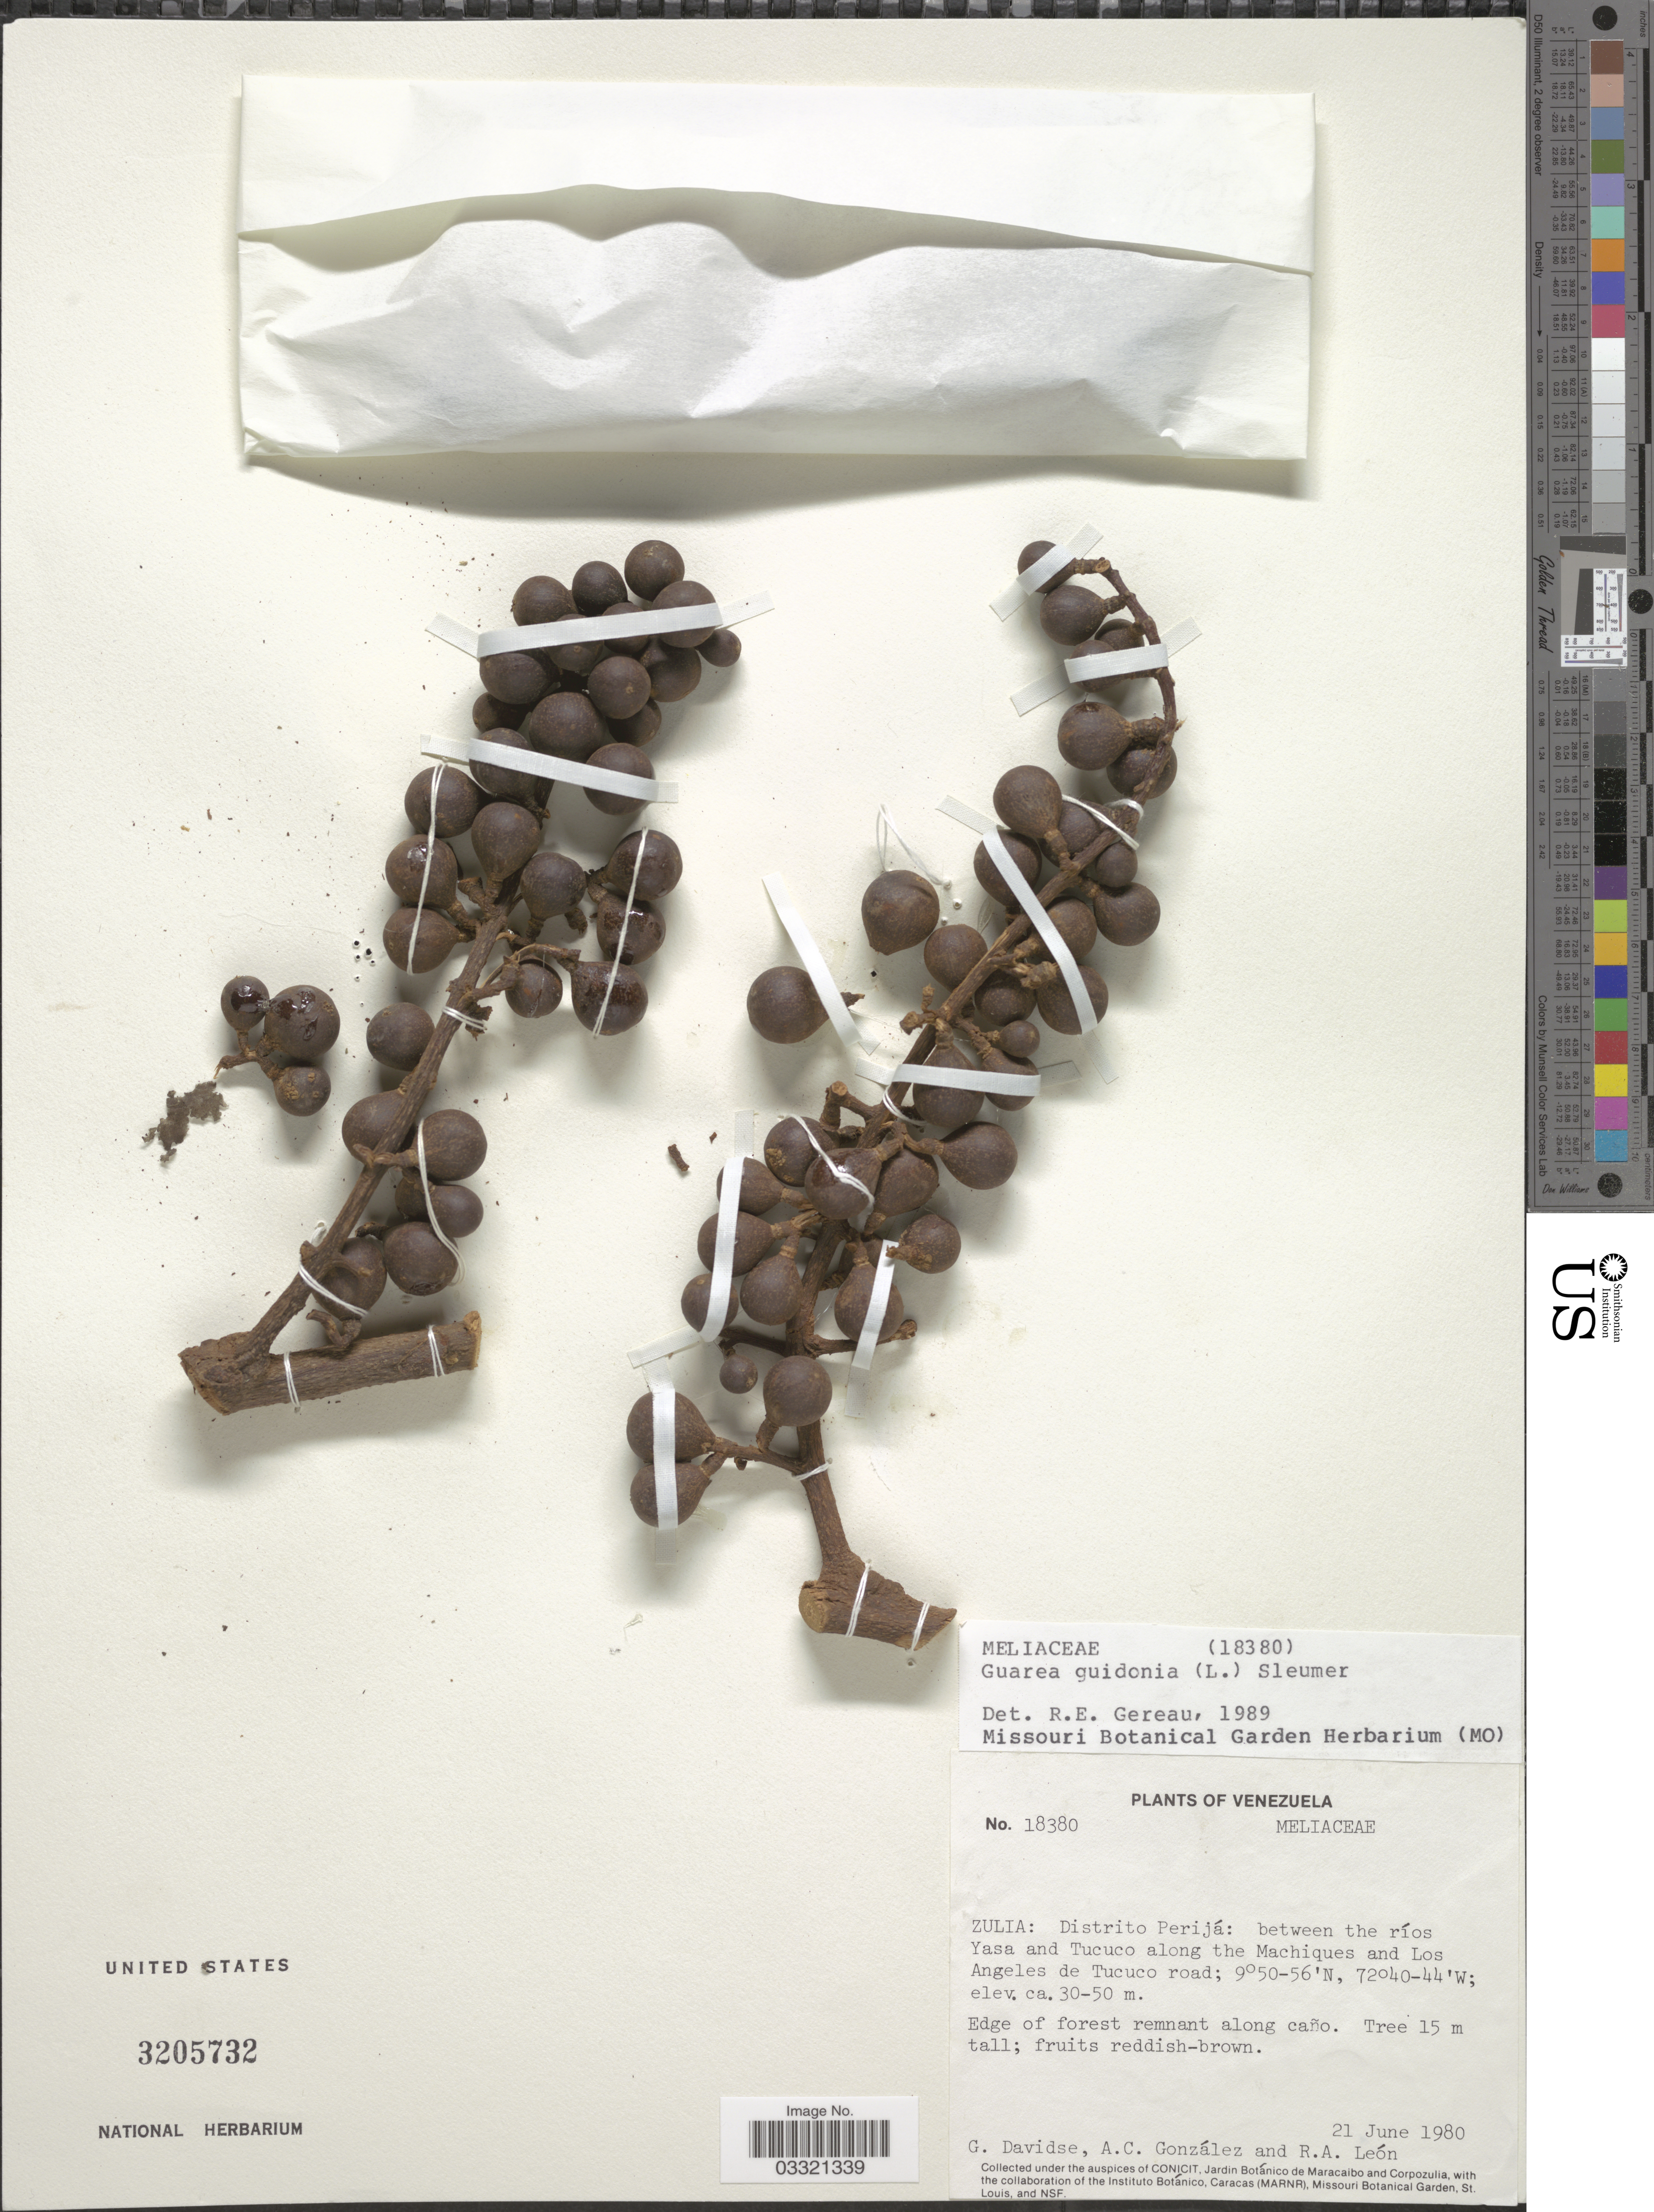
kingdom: Plantae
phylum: Tracheophyta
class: Magnoliopsida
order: Sapindales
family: Meliaceae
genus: Guarea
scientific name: Guarea guidonia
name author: (L.) Sleumer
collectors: G. Davidse, A. C. González & R. A. León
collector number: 18380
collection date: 1980-06-21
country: Venezuela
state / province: Zulia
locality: Distrito Perijá: between the ríos Yasa and Tucuco along the Machiques and Los Angeles de Tucuco road.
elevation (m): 30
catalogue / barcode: US 3205732